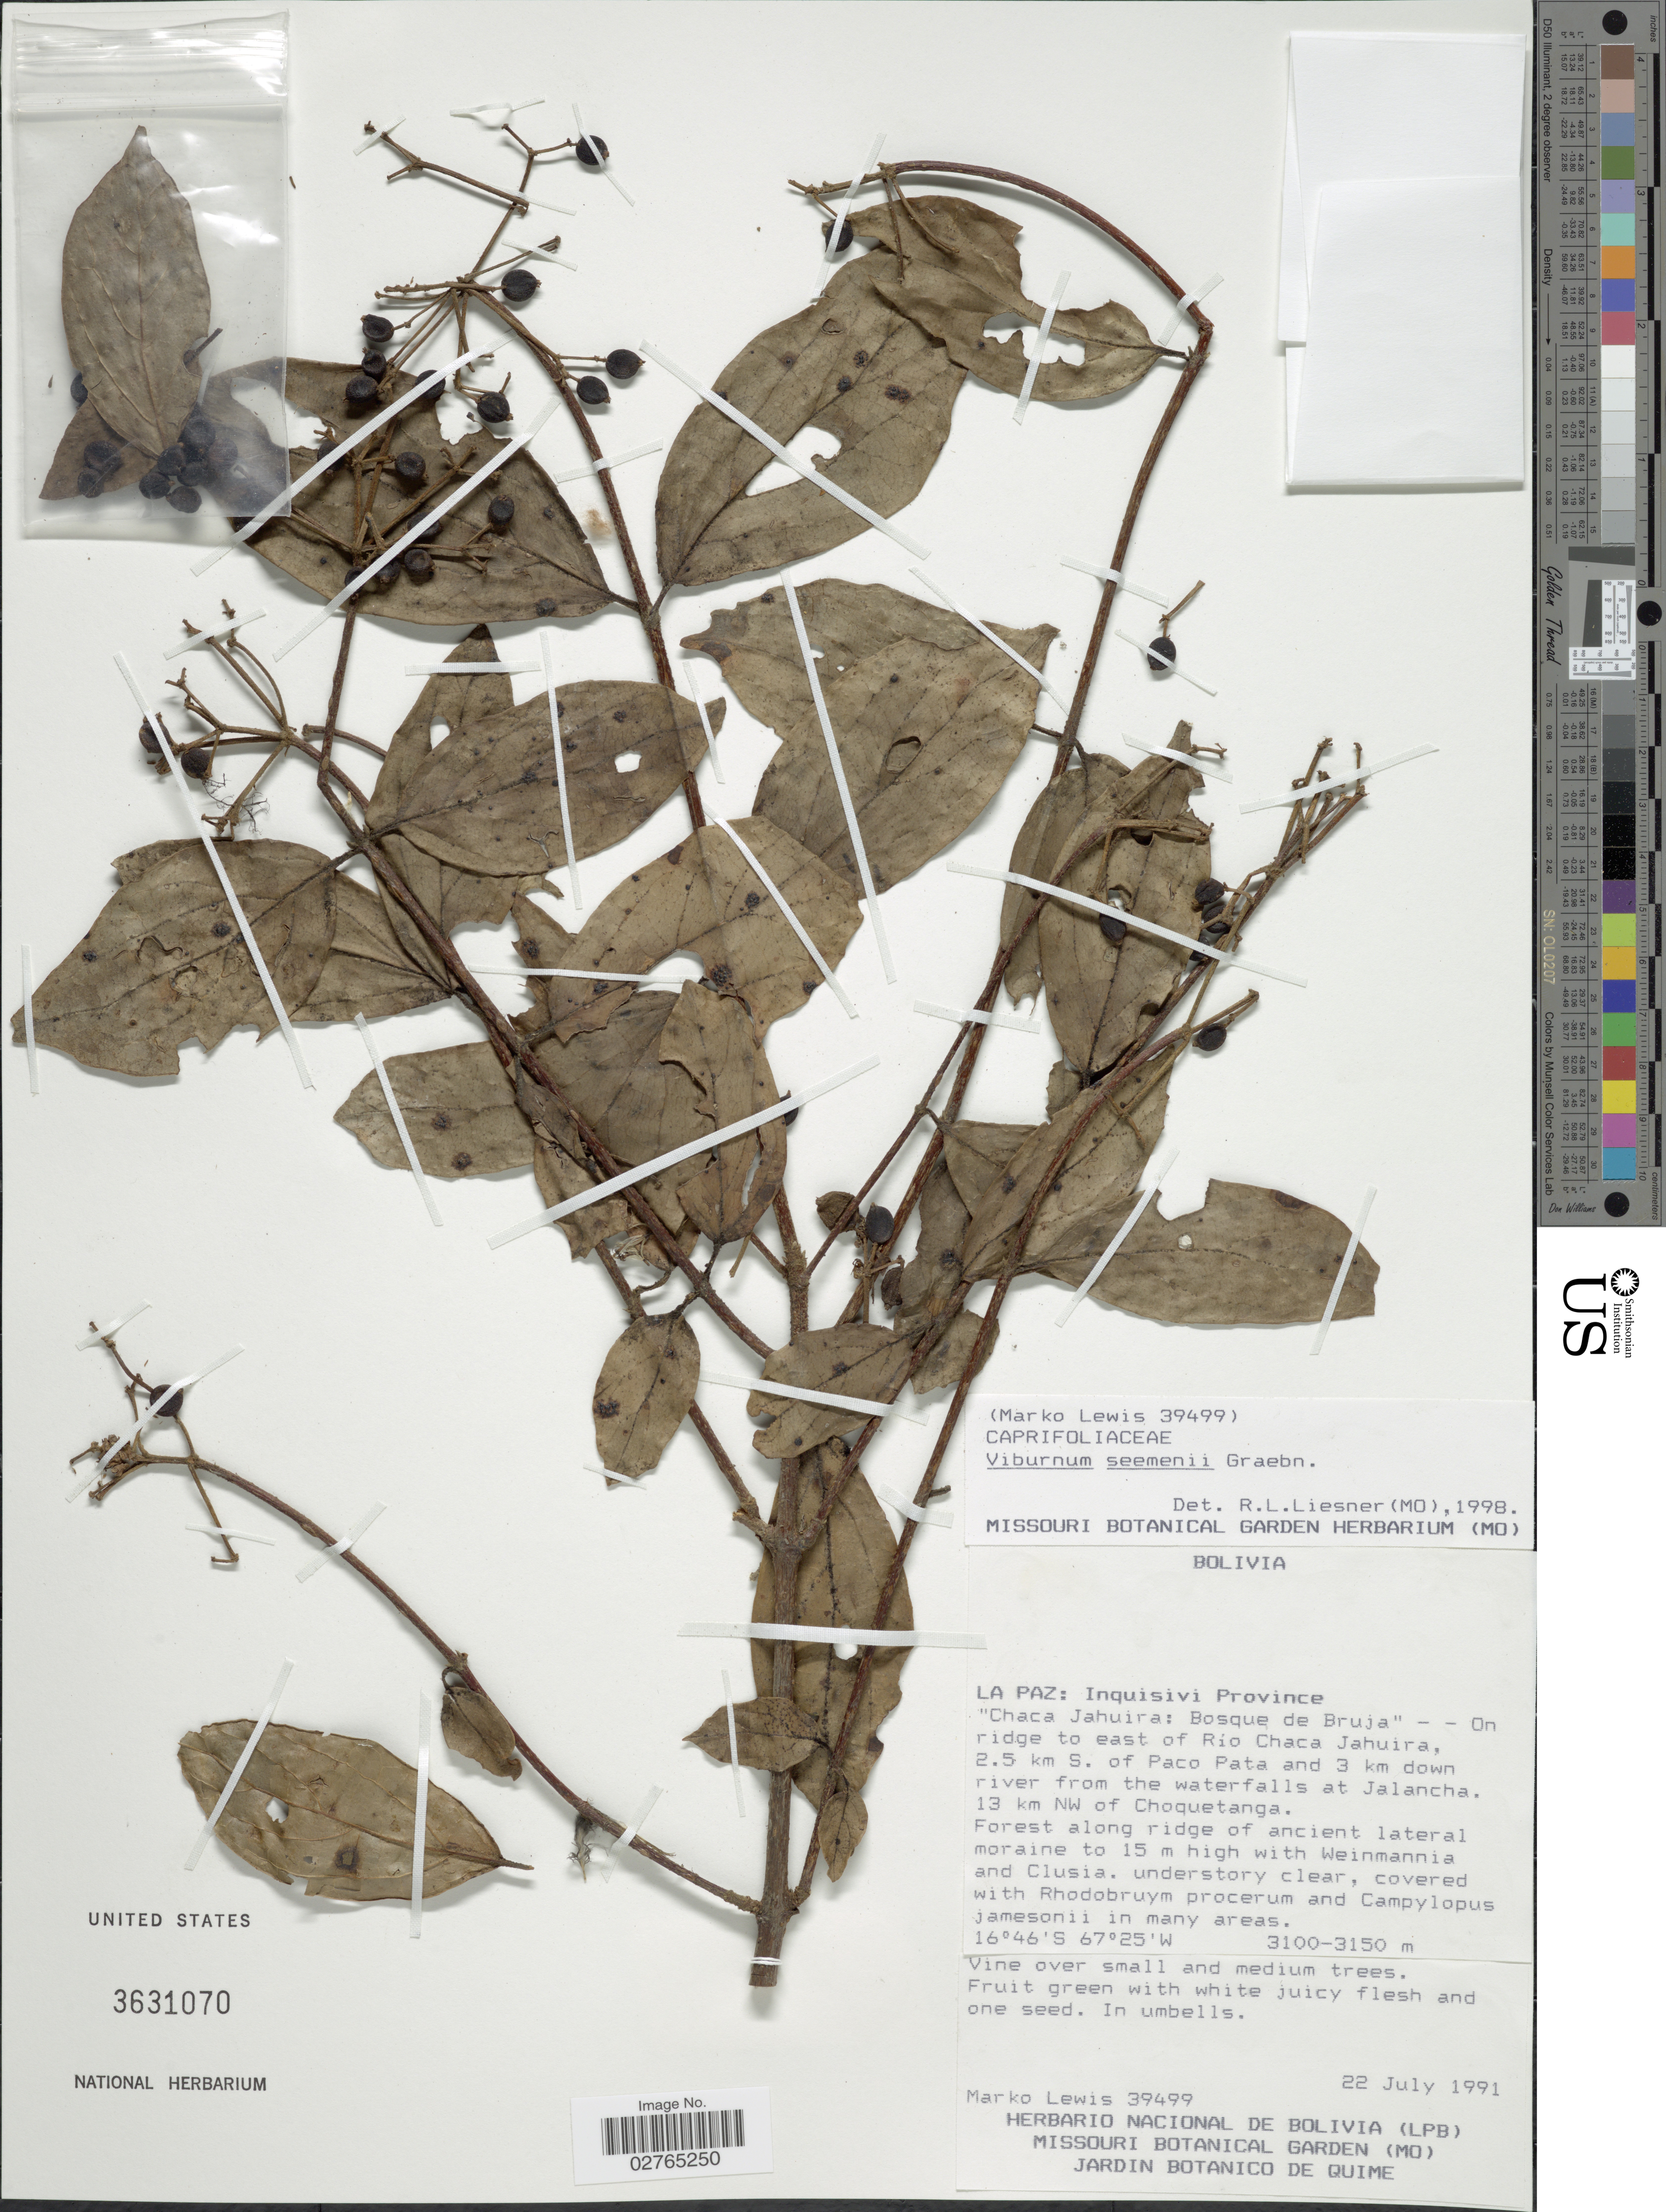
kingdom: Plantae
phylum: Tracheophyta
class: Magnoliopsida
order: Dipsacales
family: Viburnaceae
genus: Viburnum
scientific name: Viburnum seemenii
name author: Graebn. in Urb.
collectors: M. A. Lewis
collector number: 39499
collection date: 1991-07-22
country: Bolivia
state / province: La Paz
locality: Inquisivi Province. "Chaca Jahuira: Bosque de Bruja" - - On ridge to east of Rio Chaca Jahuira, 2.5 km S. of Paco Pata and 3 km down river from the waterfalls at Jalancha. 13 km NW of Choquetanga.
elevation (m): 3100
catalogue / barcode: US 3631070